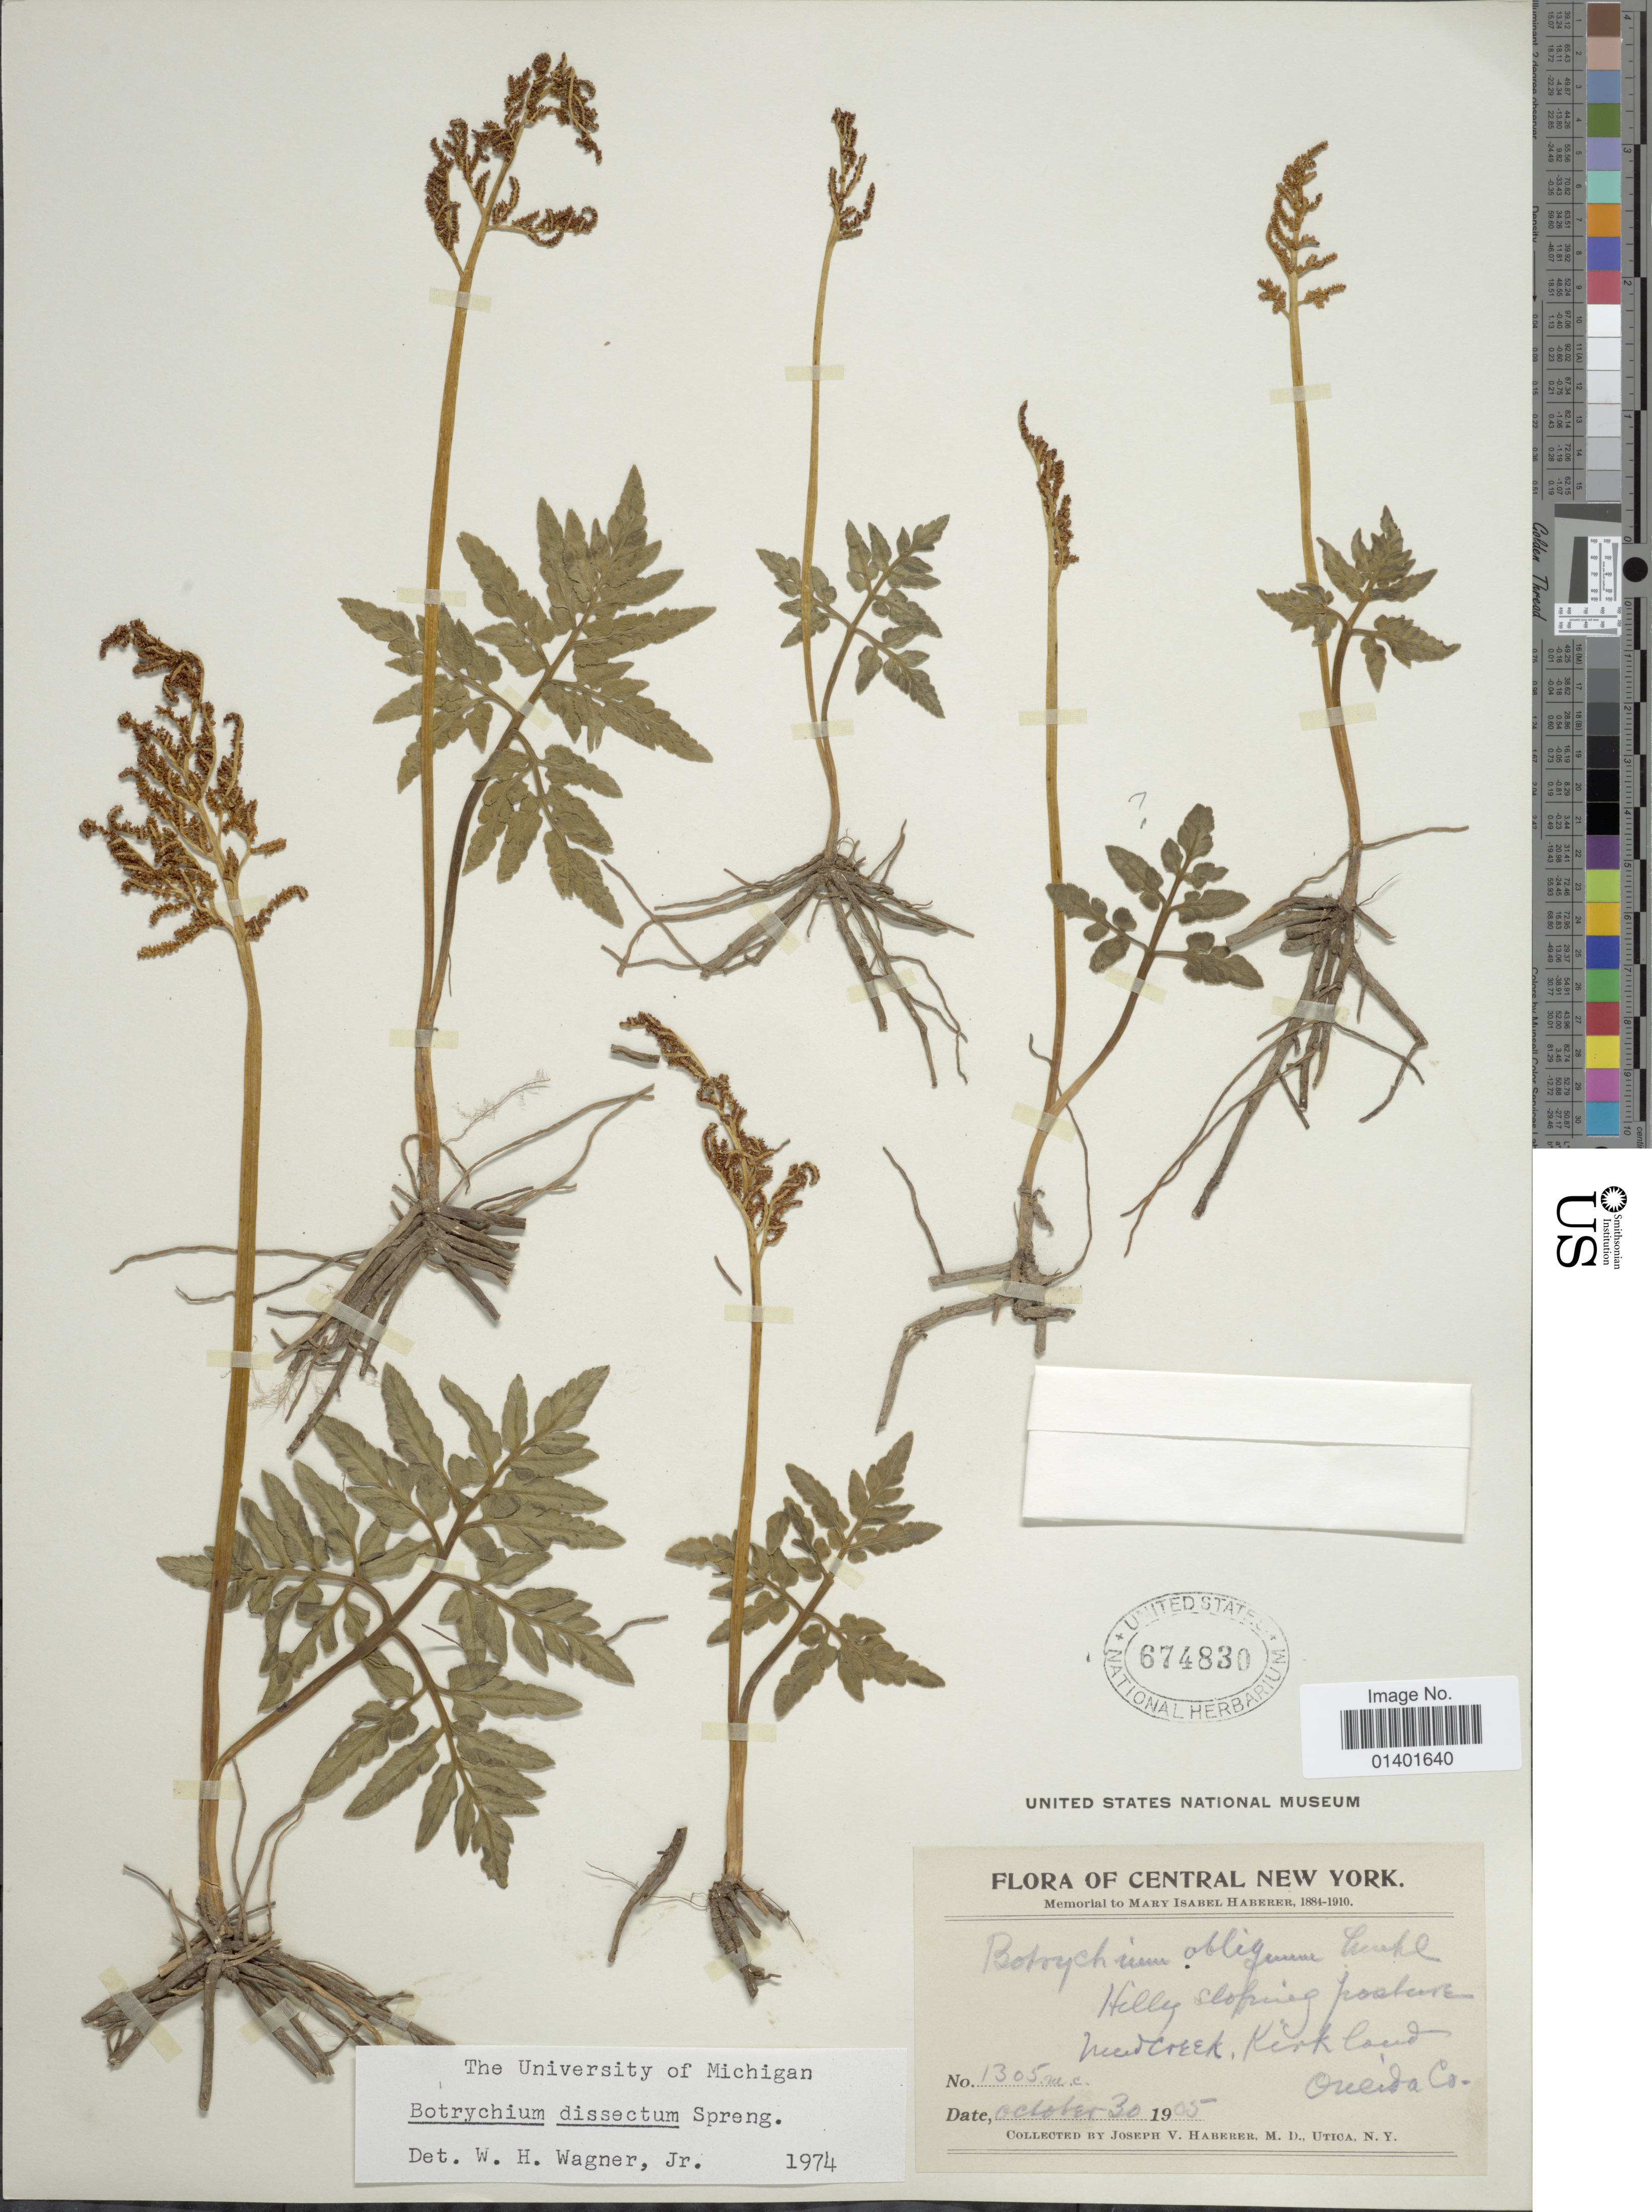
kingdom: Plantae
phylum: Tracheophyta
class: Polypodiopsida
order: Ophioglossales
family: Ophioglossaceae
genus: Botrychium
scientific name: Botrychium dissectum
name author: Spreng.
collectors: J. V. Haberer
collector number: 1305mc*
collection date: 1905-10-30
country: United States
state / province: New York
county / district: Oneida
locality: Central New York, mud creek, Kirkland, Oneida Co.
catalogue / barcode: US 674830